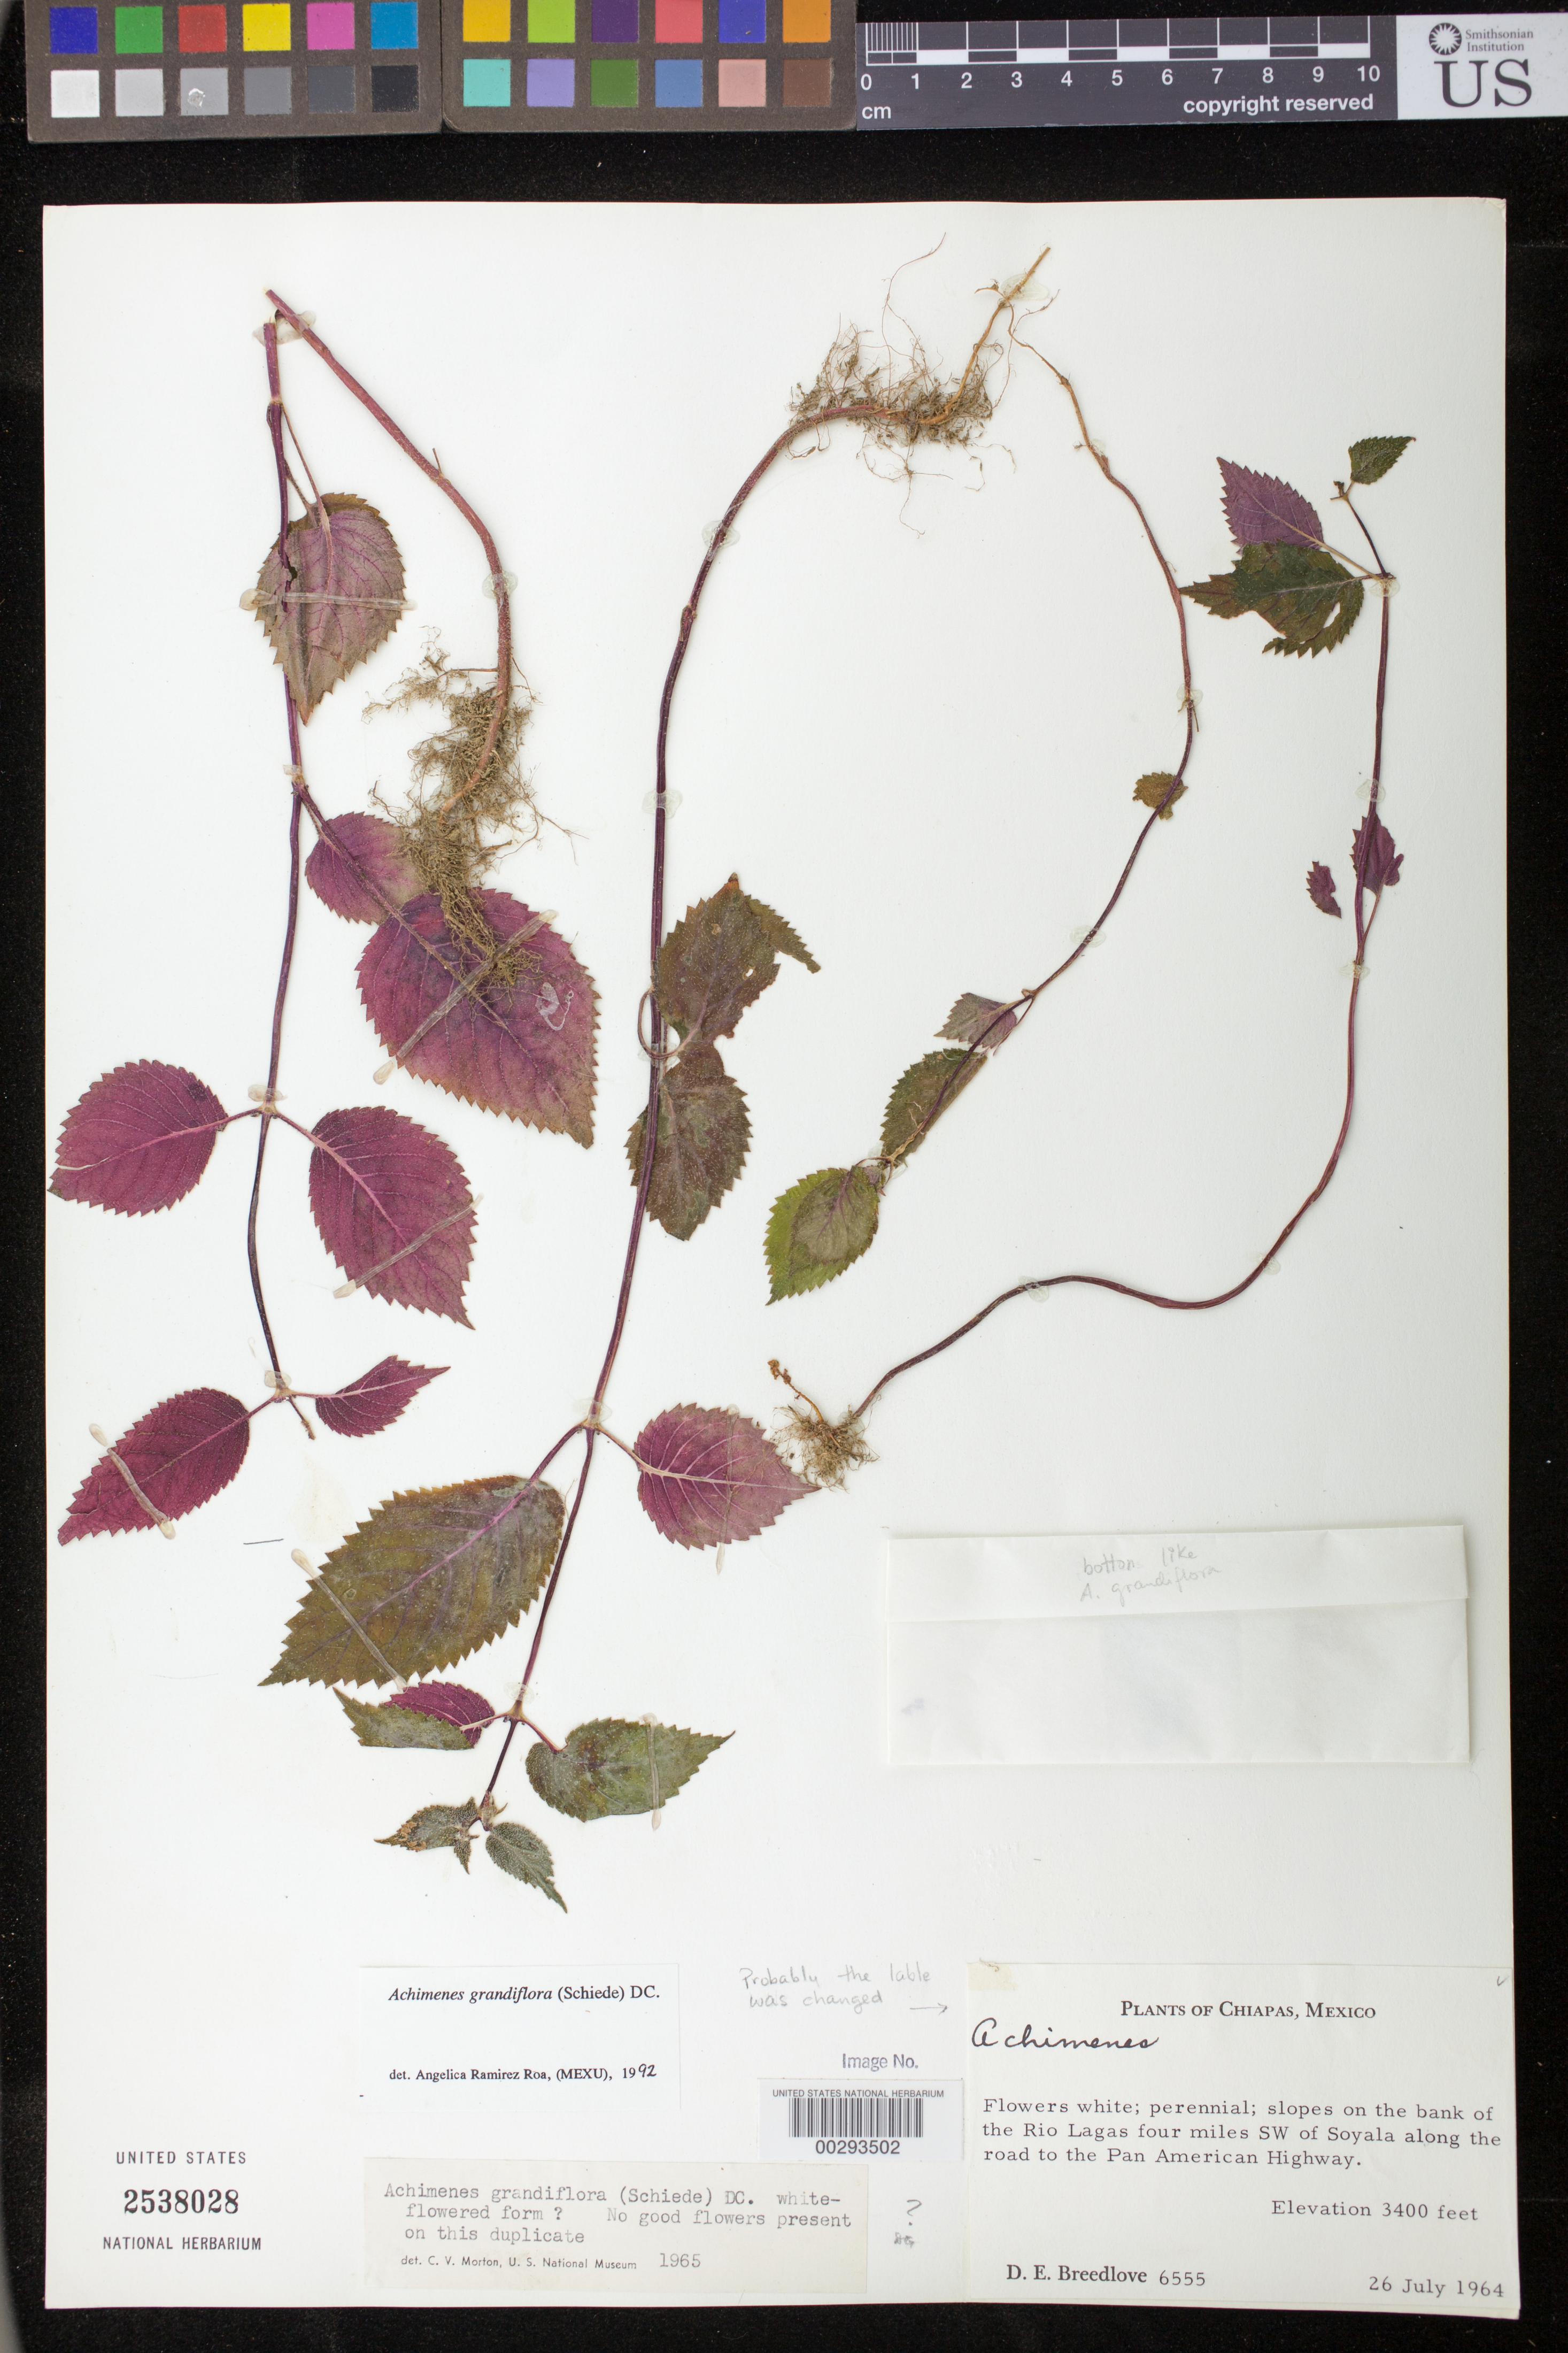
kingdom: Plantae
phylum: Tracheophyta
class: Magnoliopsida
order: Lamiales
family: Gesneriaceae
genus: Achimenes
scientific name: Achimenes grandiflora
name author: (Schiede) DC.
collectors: D. E. Breedlove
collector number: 6555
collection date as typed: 26 Jul 1964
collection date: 1964-07-26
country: Mexico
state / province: Chiapas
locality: Slopes on the bank of the Rio Lagas 4 mi SW of Soyala along the road to the Pan American highway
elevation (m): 1036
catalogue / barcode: US 2538028